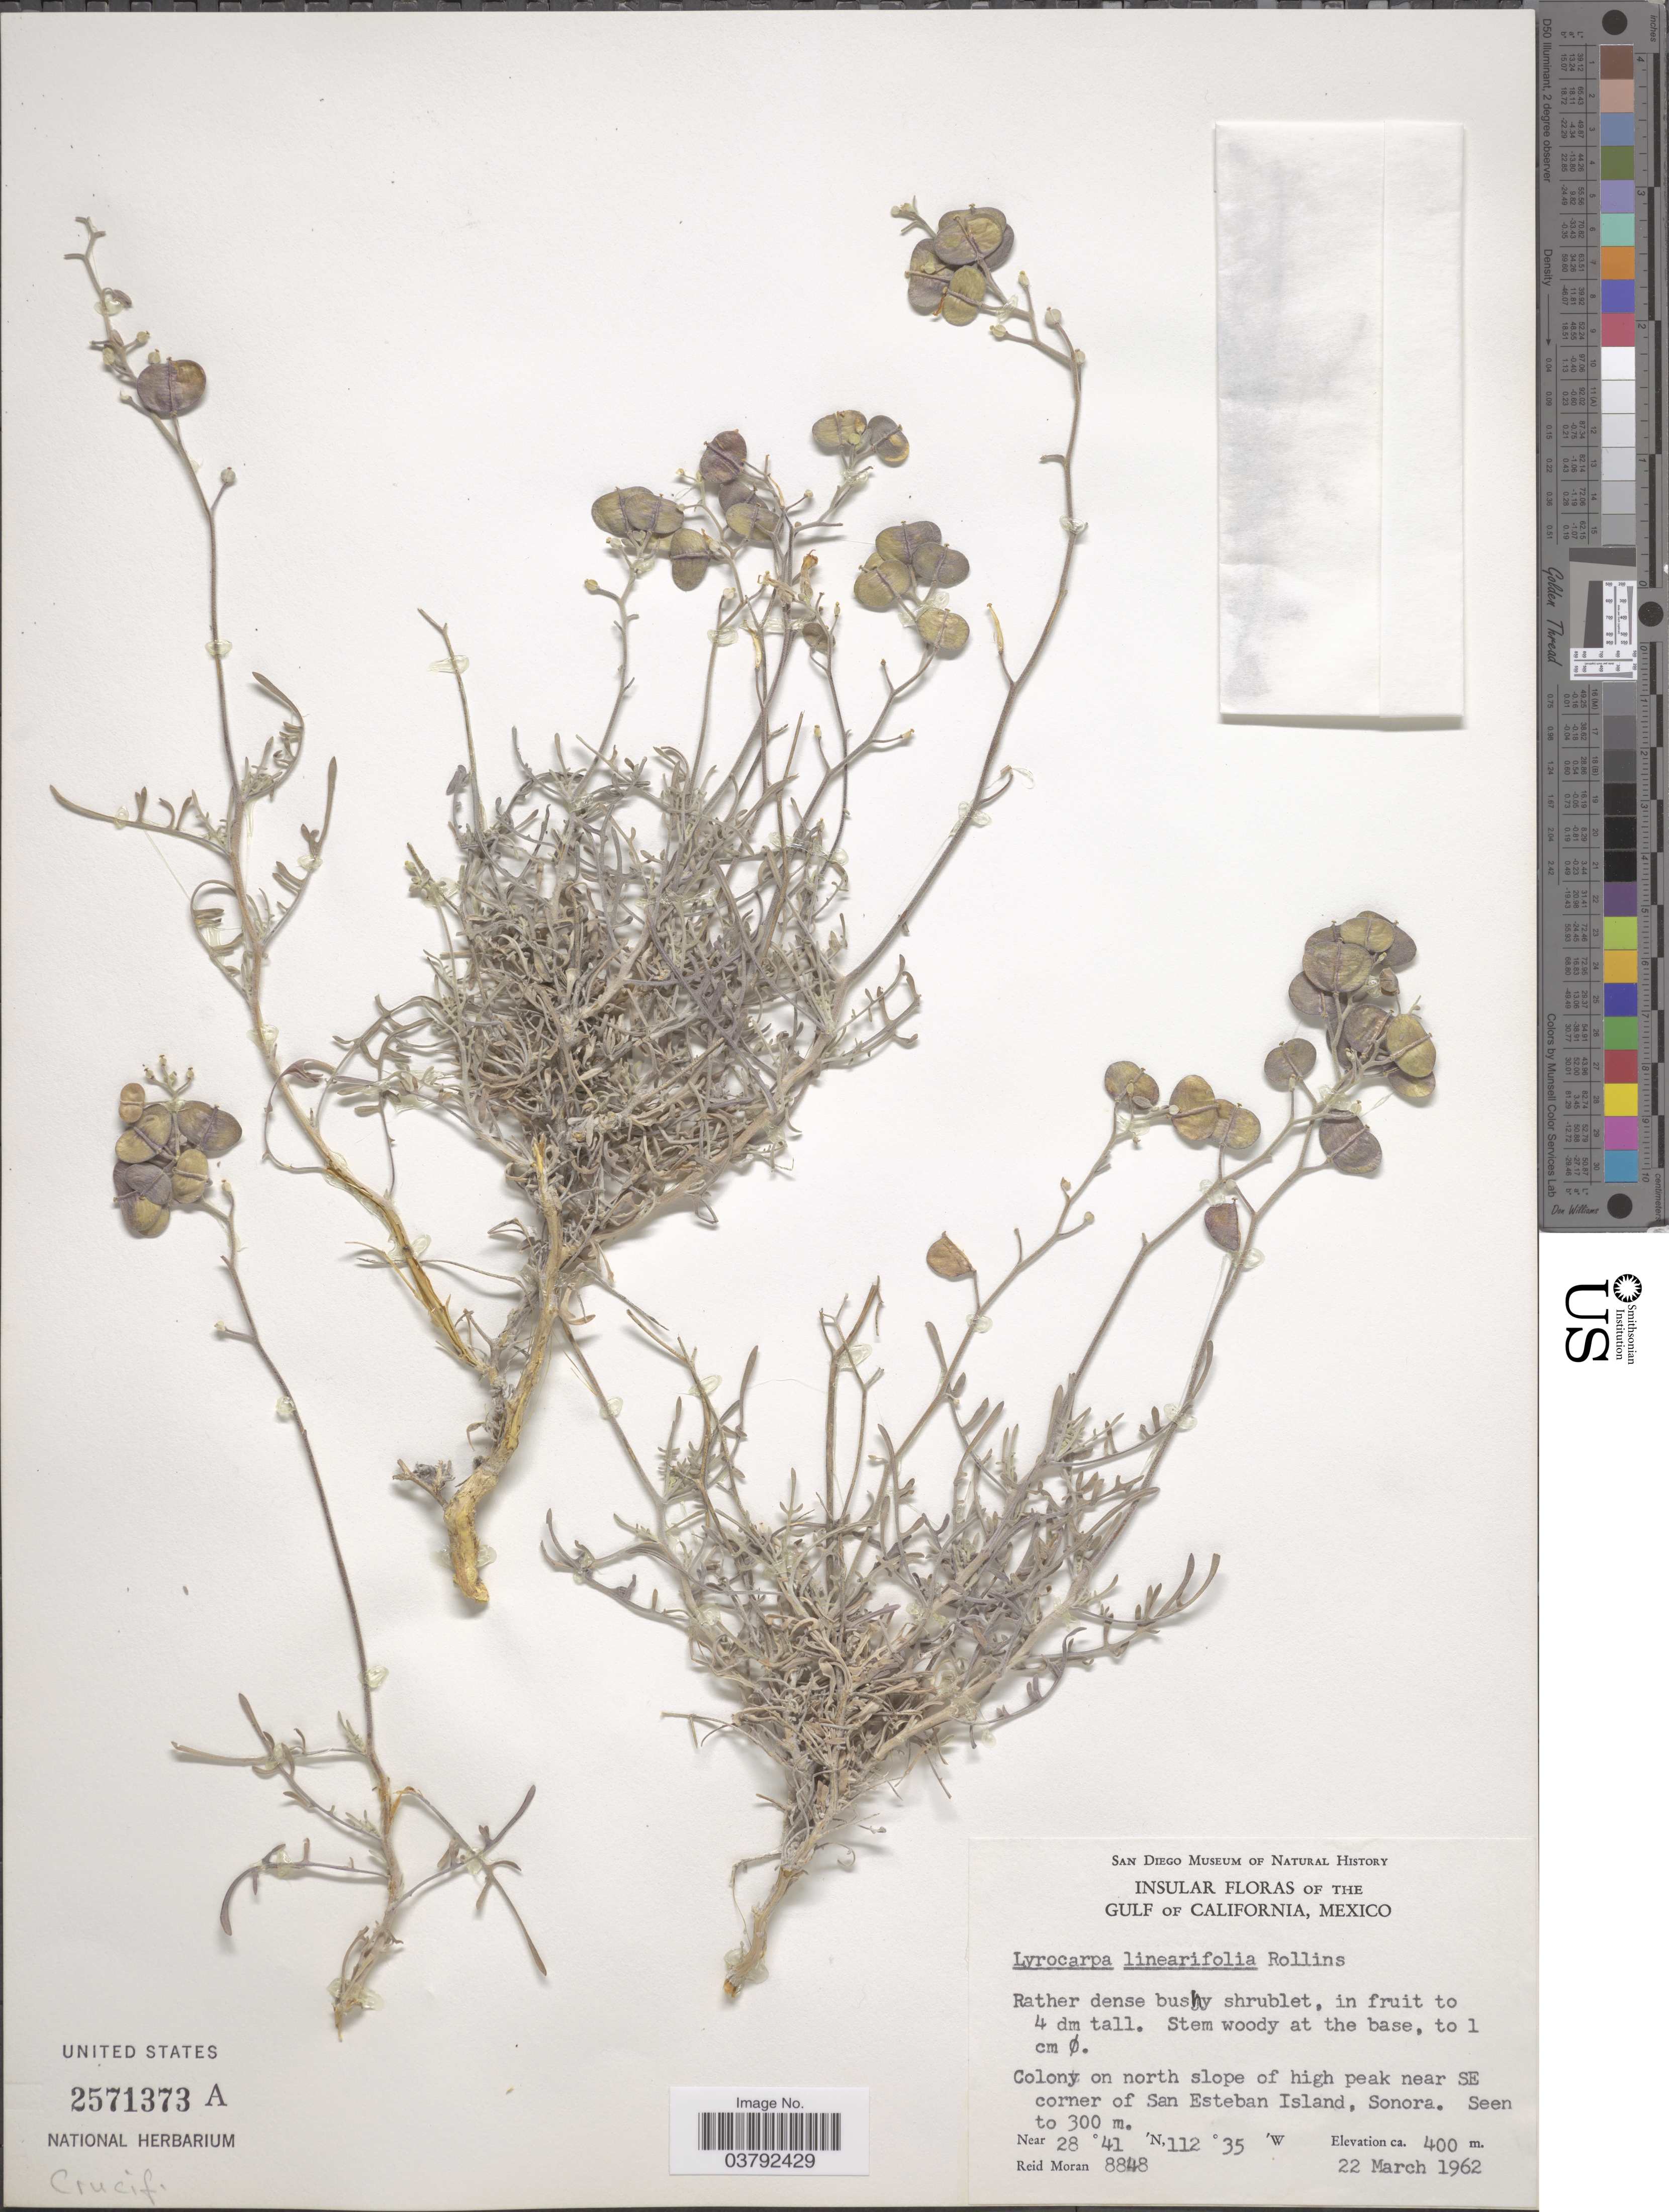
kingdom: Plantae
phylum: Tracheophyta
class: Magnoliopsida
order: Brassicales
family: Brassicaceae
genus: Lyrocarpa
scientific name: Lyrocarpa linearifolia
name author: Rollins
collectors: R. V. Moran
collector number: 8848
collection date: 1962-03-22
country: Mexico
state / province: Sonora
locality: The Gulf of California. Colony on north slope of high peak near SE corner of San Esteban Island.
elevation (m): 400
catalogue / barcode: US 2571373A